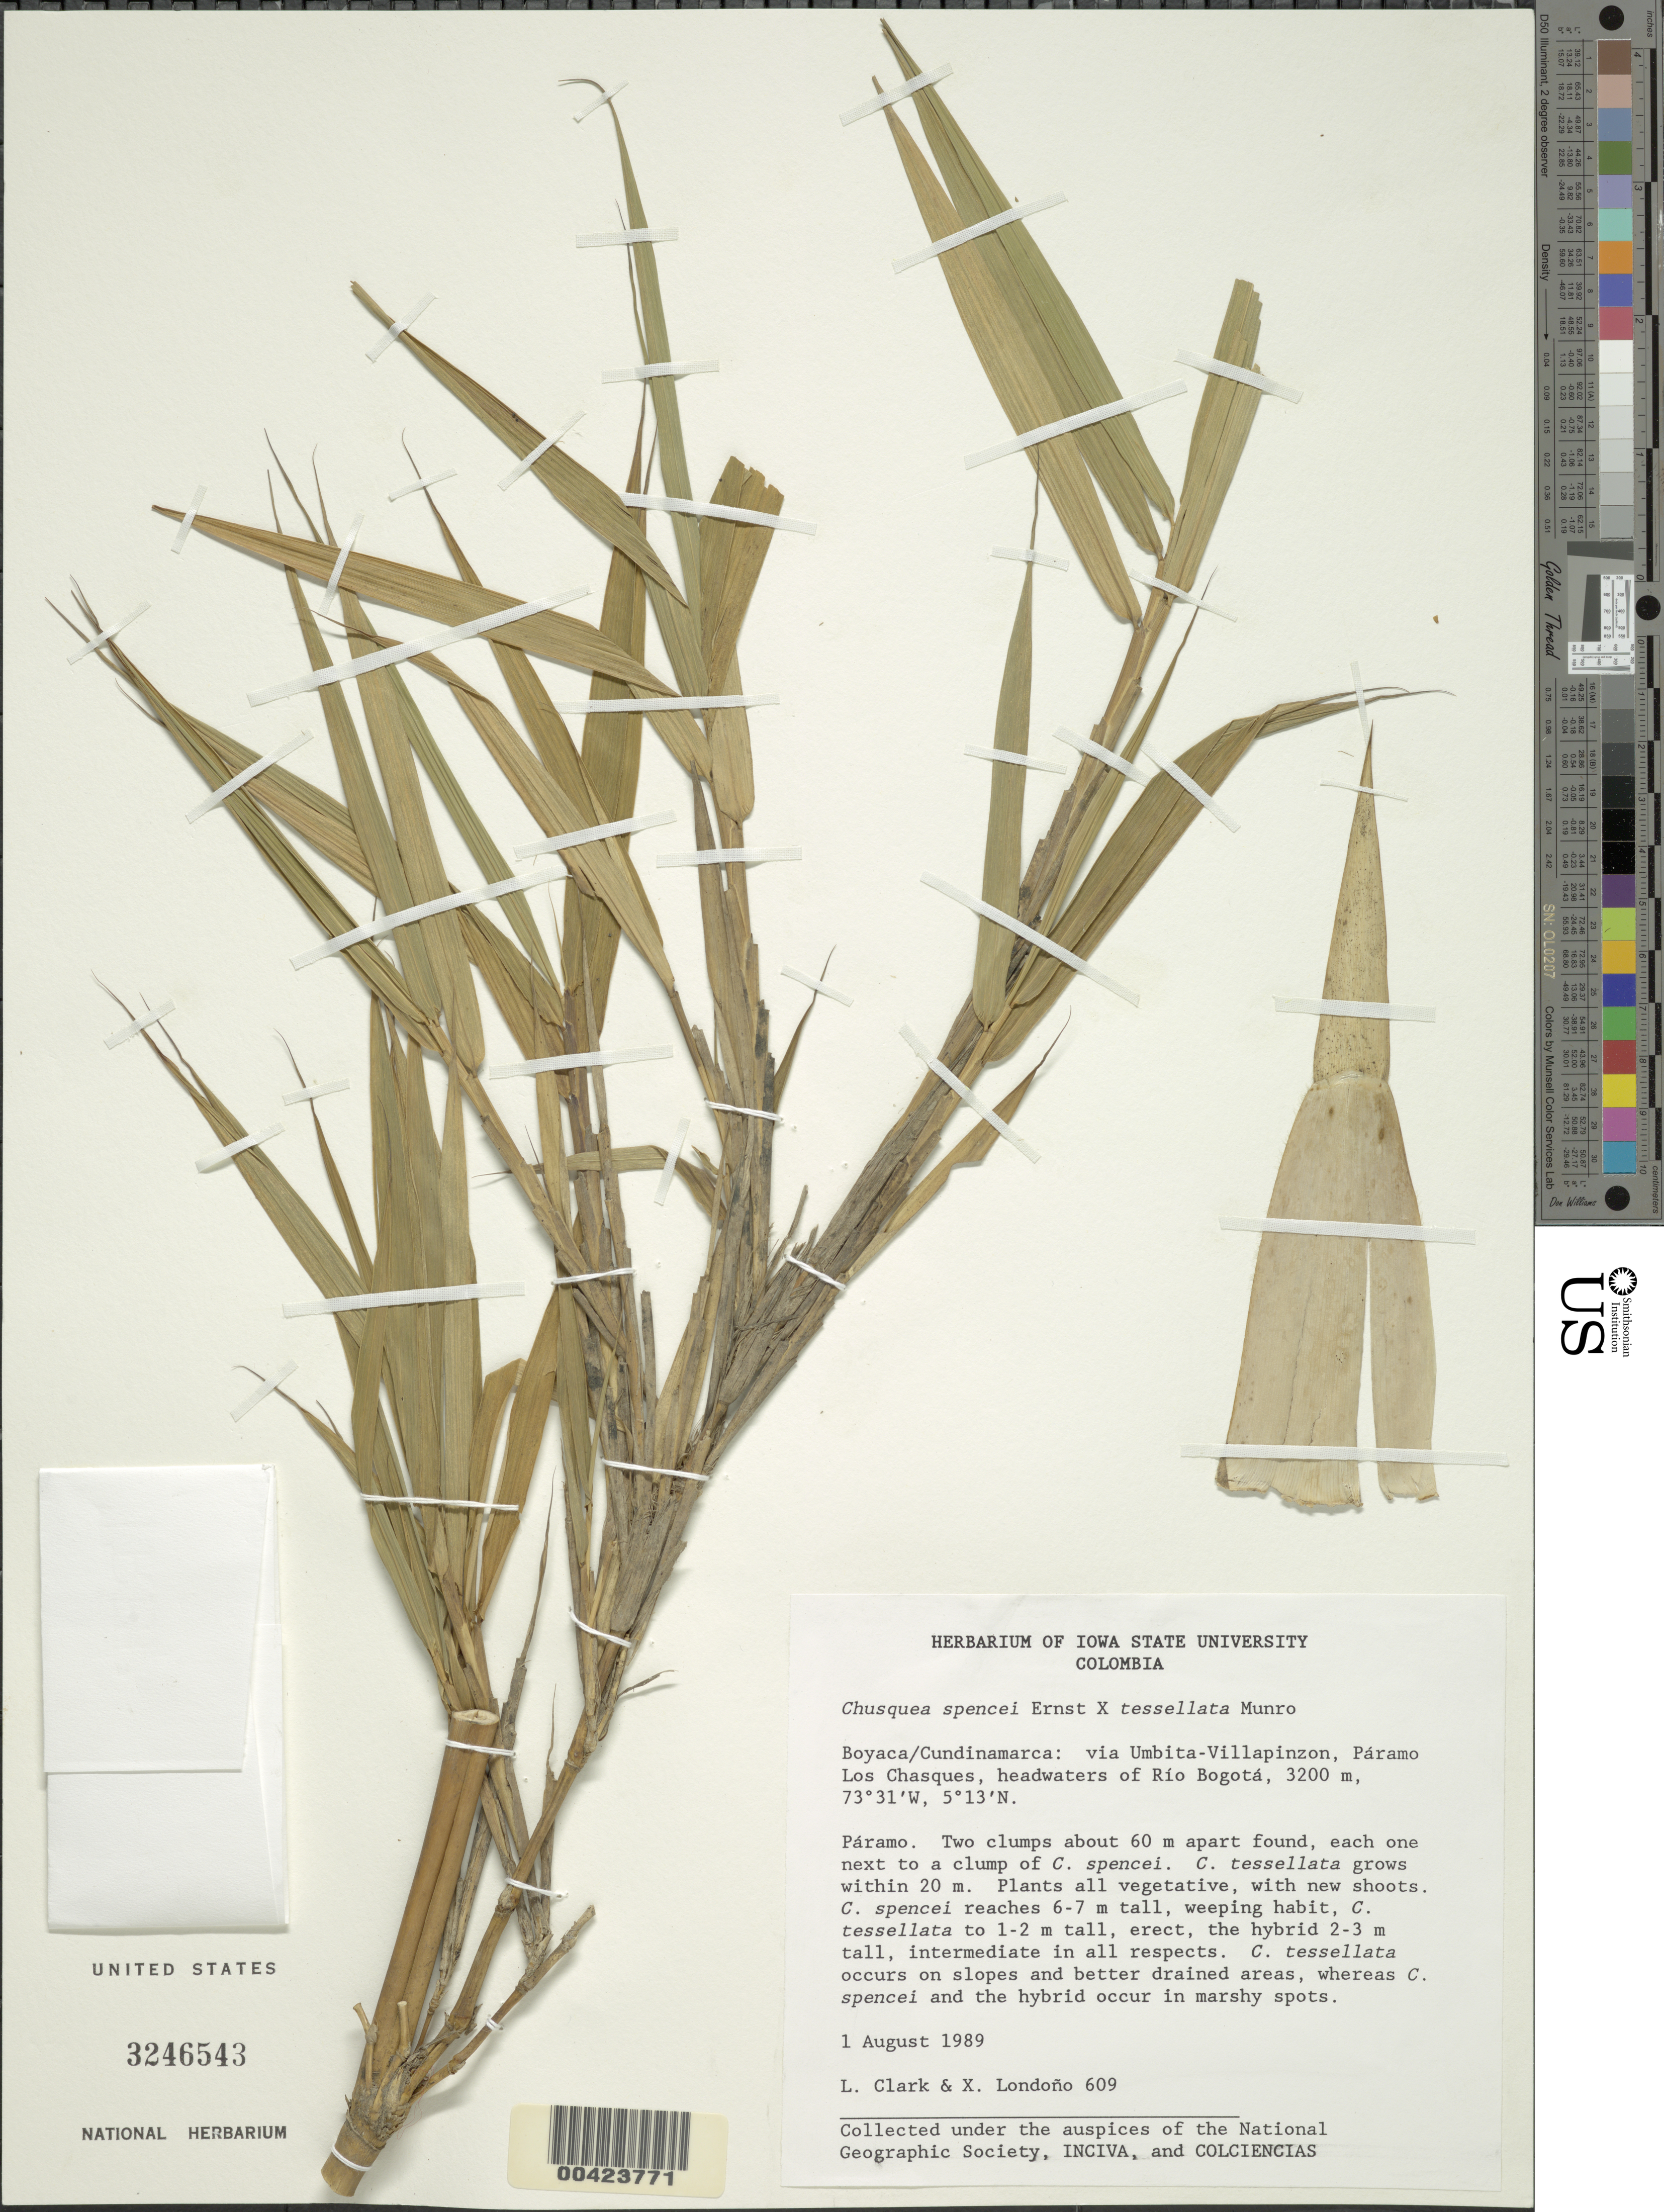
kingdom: Plantae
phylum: Tracheophyta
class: Liliopsida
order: Poales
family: Poaceae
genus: Chusquea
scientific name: Chusquea spencei x C. tessellata Munro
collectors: L. G. Clark & X. Londoño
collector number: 609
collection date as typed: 01 Aug 1989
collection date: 1989-08-01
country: Colombia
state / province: Boyacá / Cundinamarca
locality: Via Umbita - Villapinzon, Paramo los Chasques, headwaters of Rio Bogota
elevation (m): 3200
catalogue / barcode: US 3246543